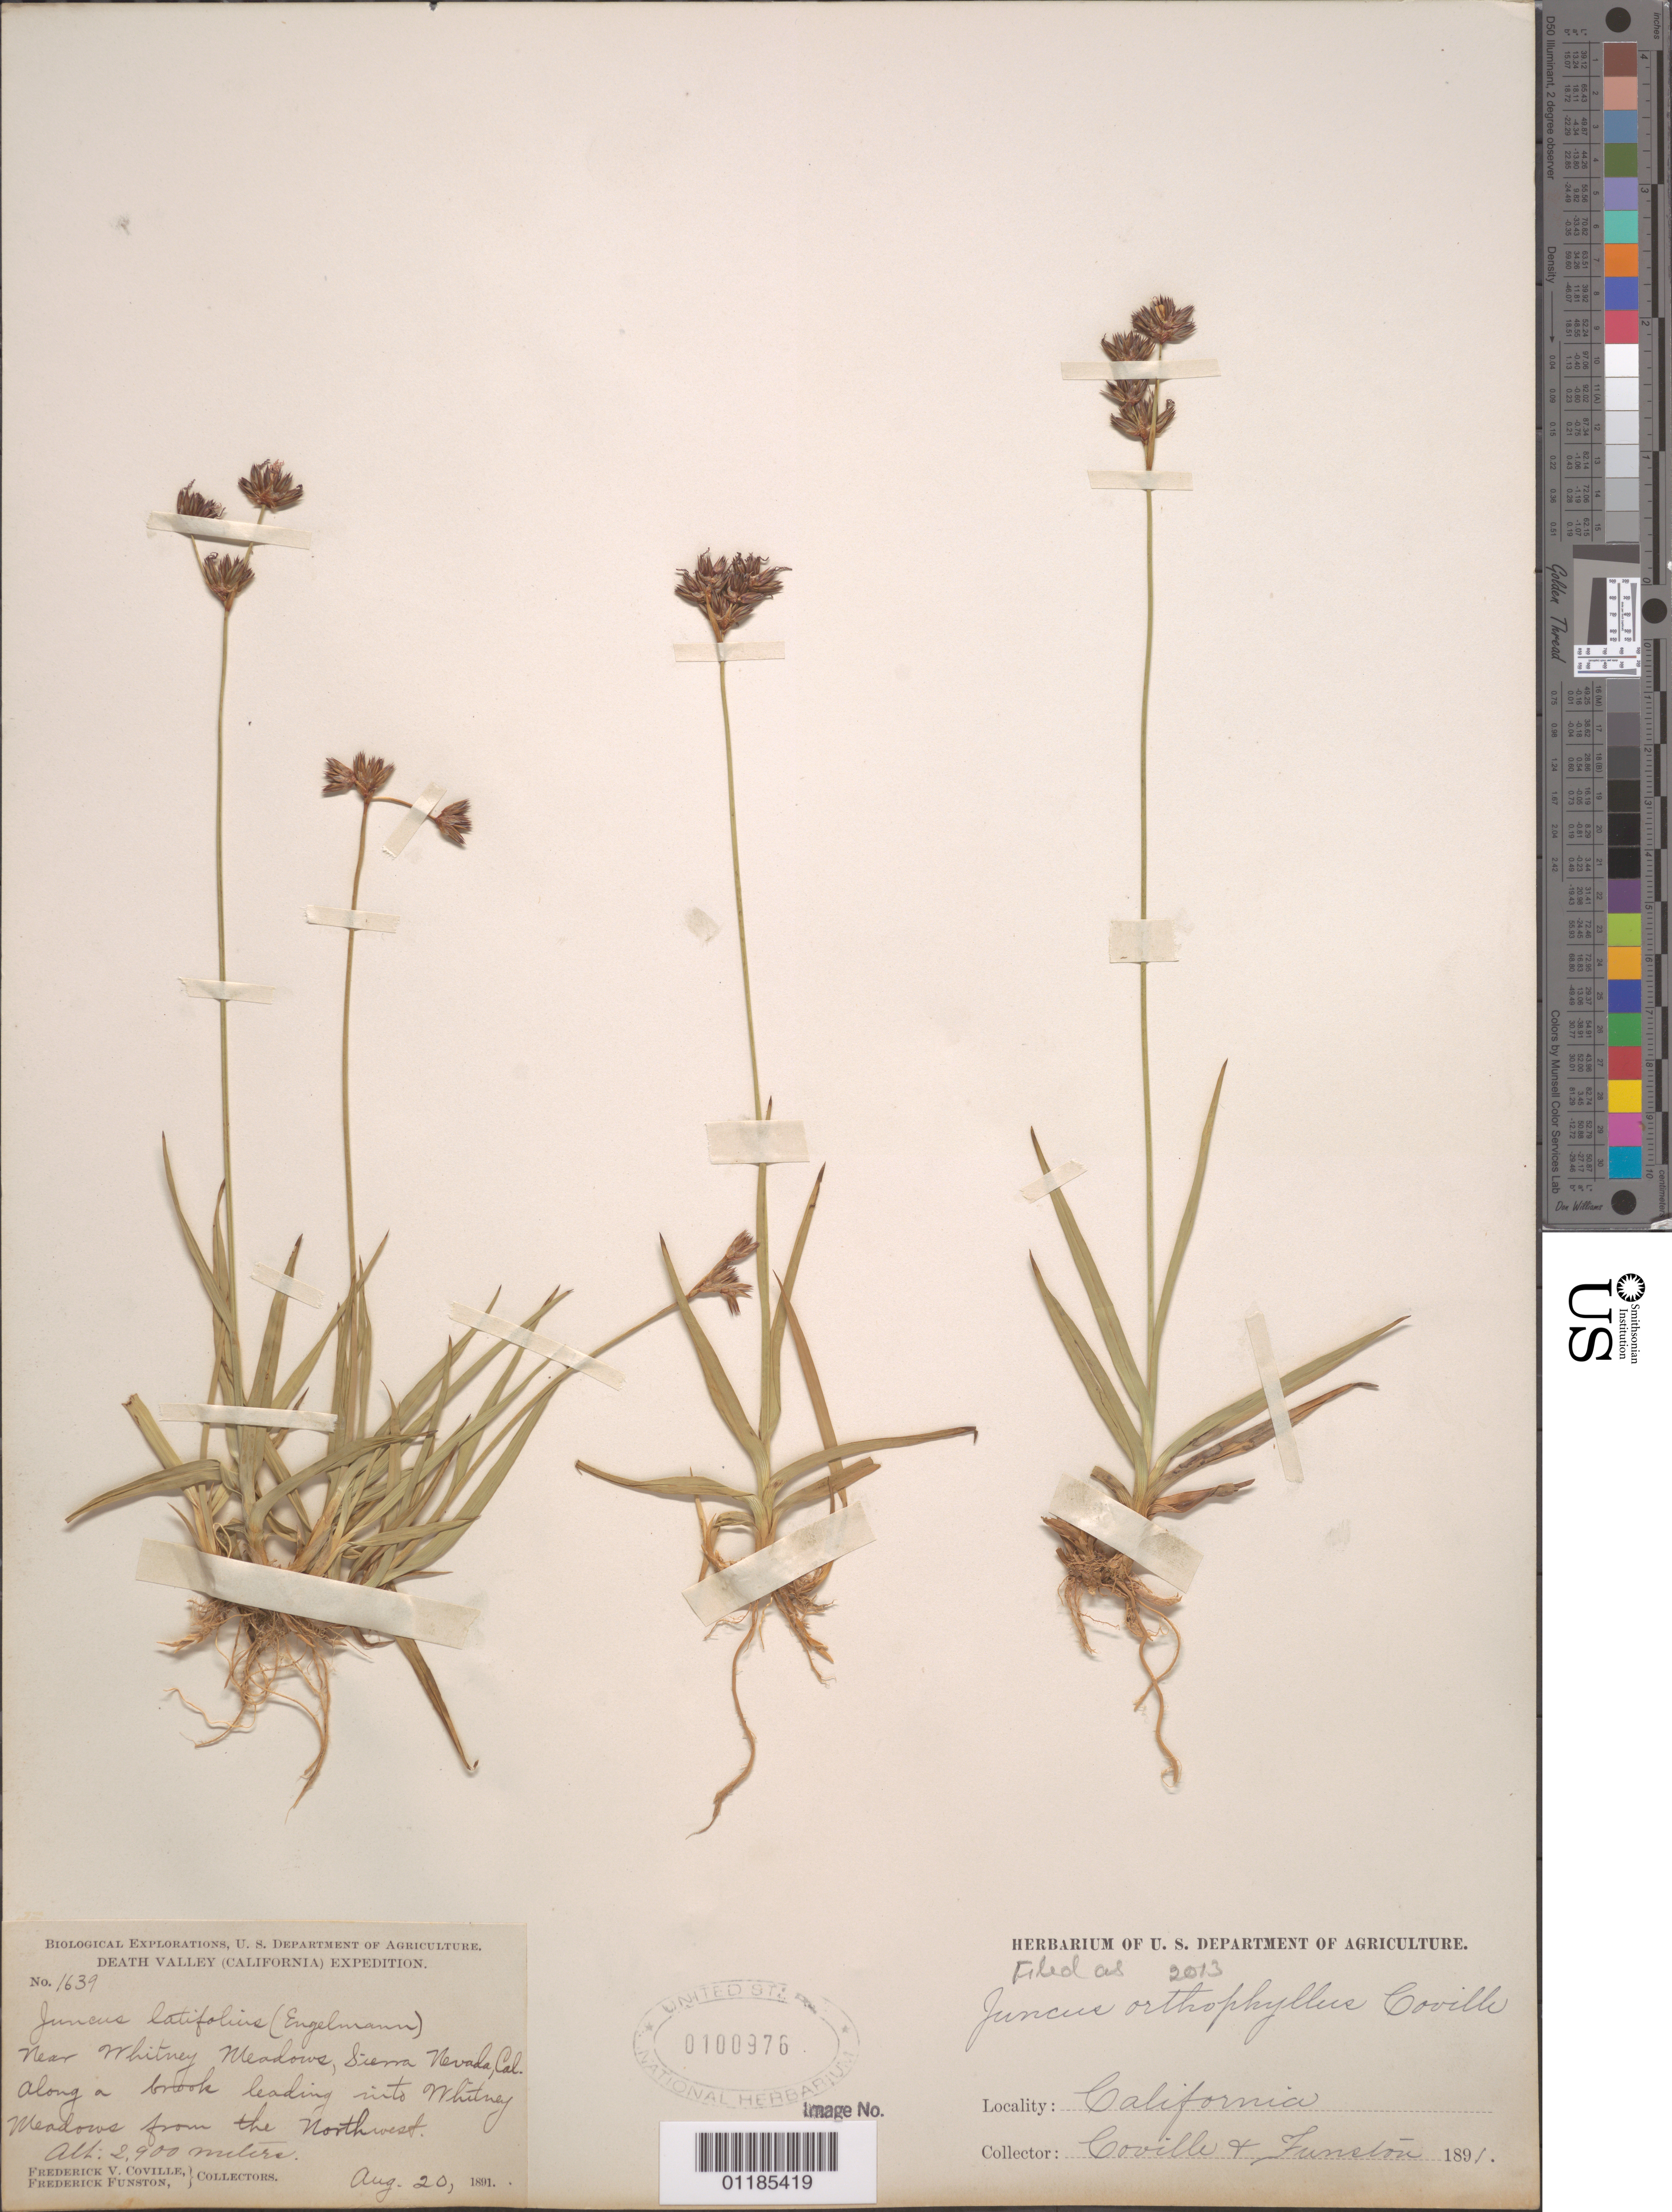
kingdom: Plantae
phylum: Tracheophyta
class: Liliopsida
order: Poales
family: Juncaceae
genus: Juncus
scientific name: Juncus orthophyllus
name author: Coville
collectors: F. V. Coville & F. Funston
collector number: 1639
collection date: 1891-08-20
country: United States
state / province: California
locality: Near Whitney Meadows, Sierra Nevada, along a brook leading into Whitney Meadows from the northwest.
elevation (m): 2900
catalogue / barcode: US 100976